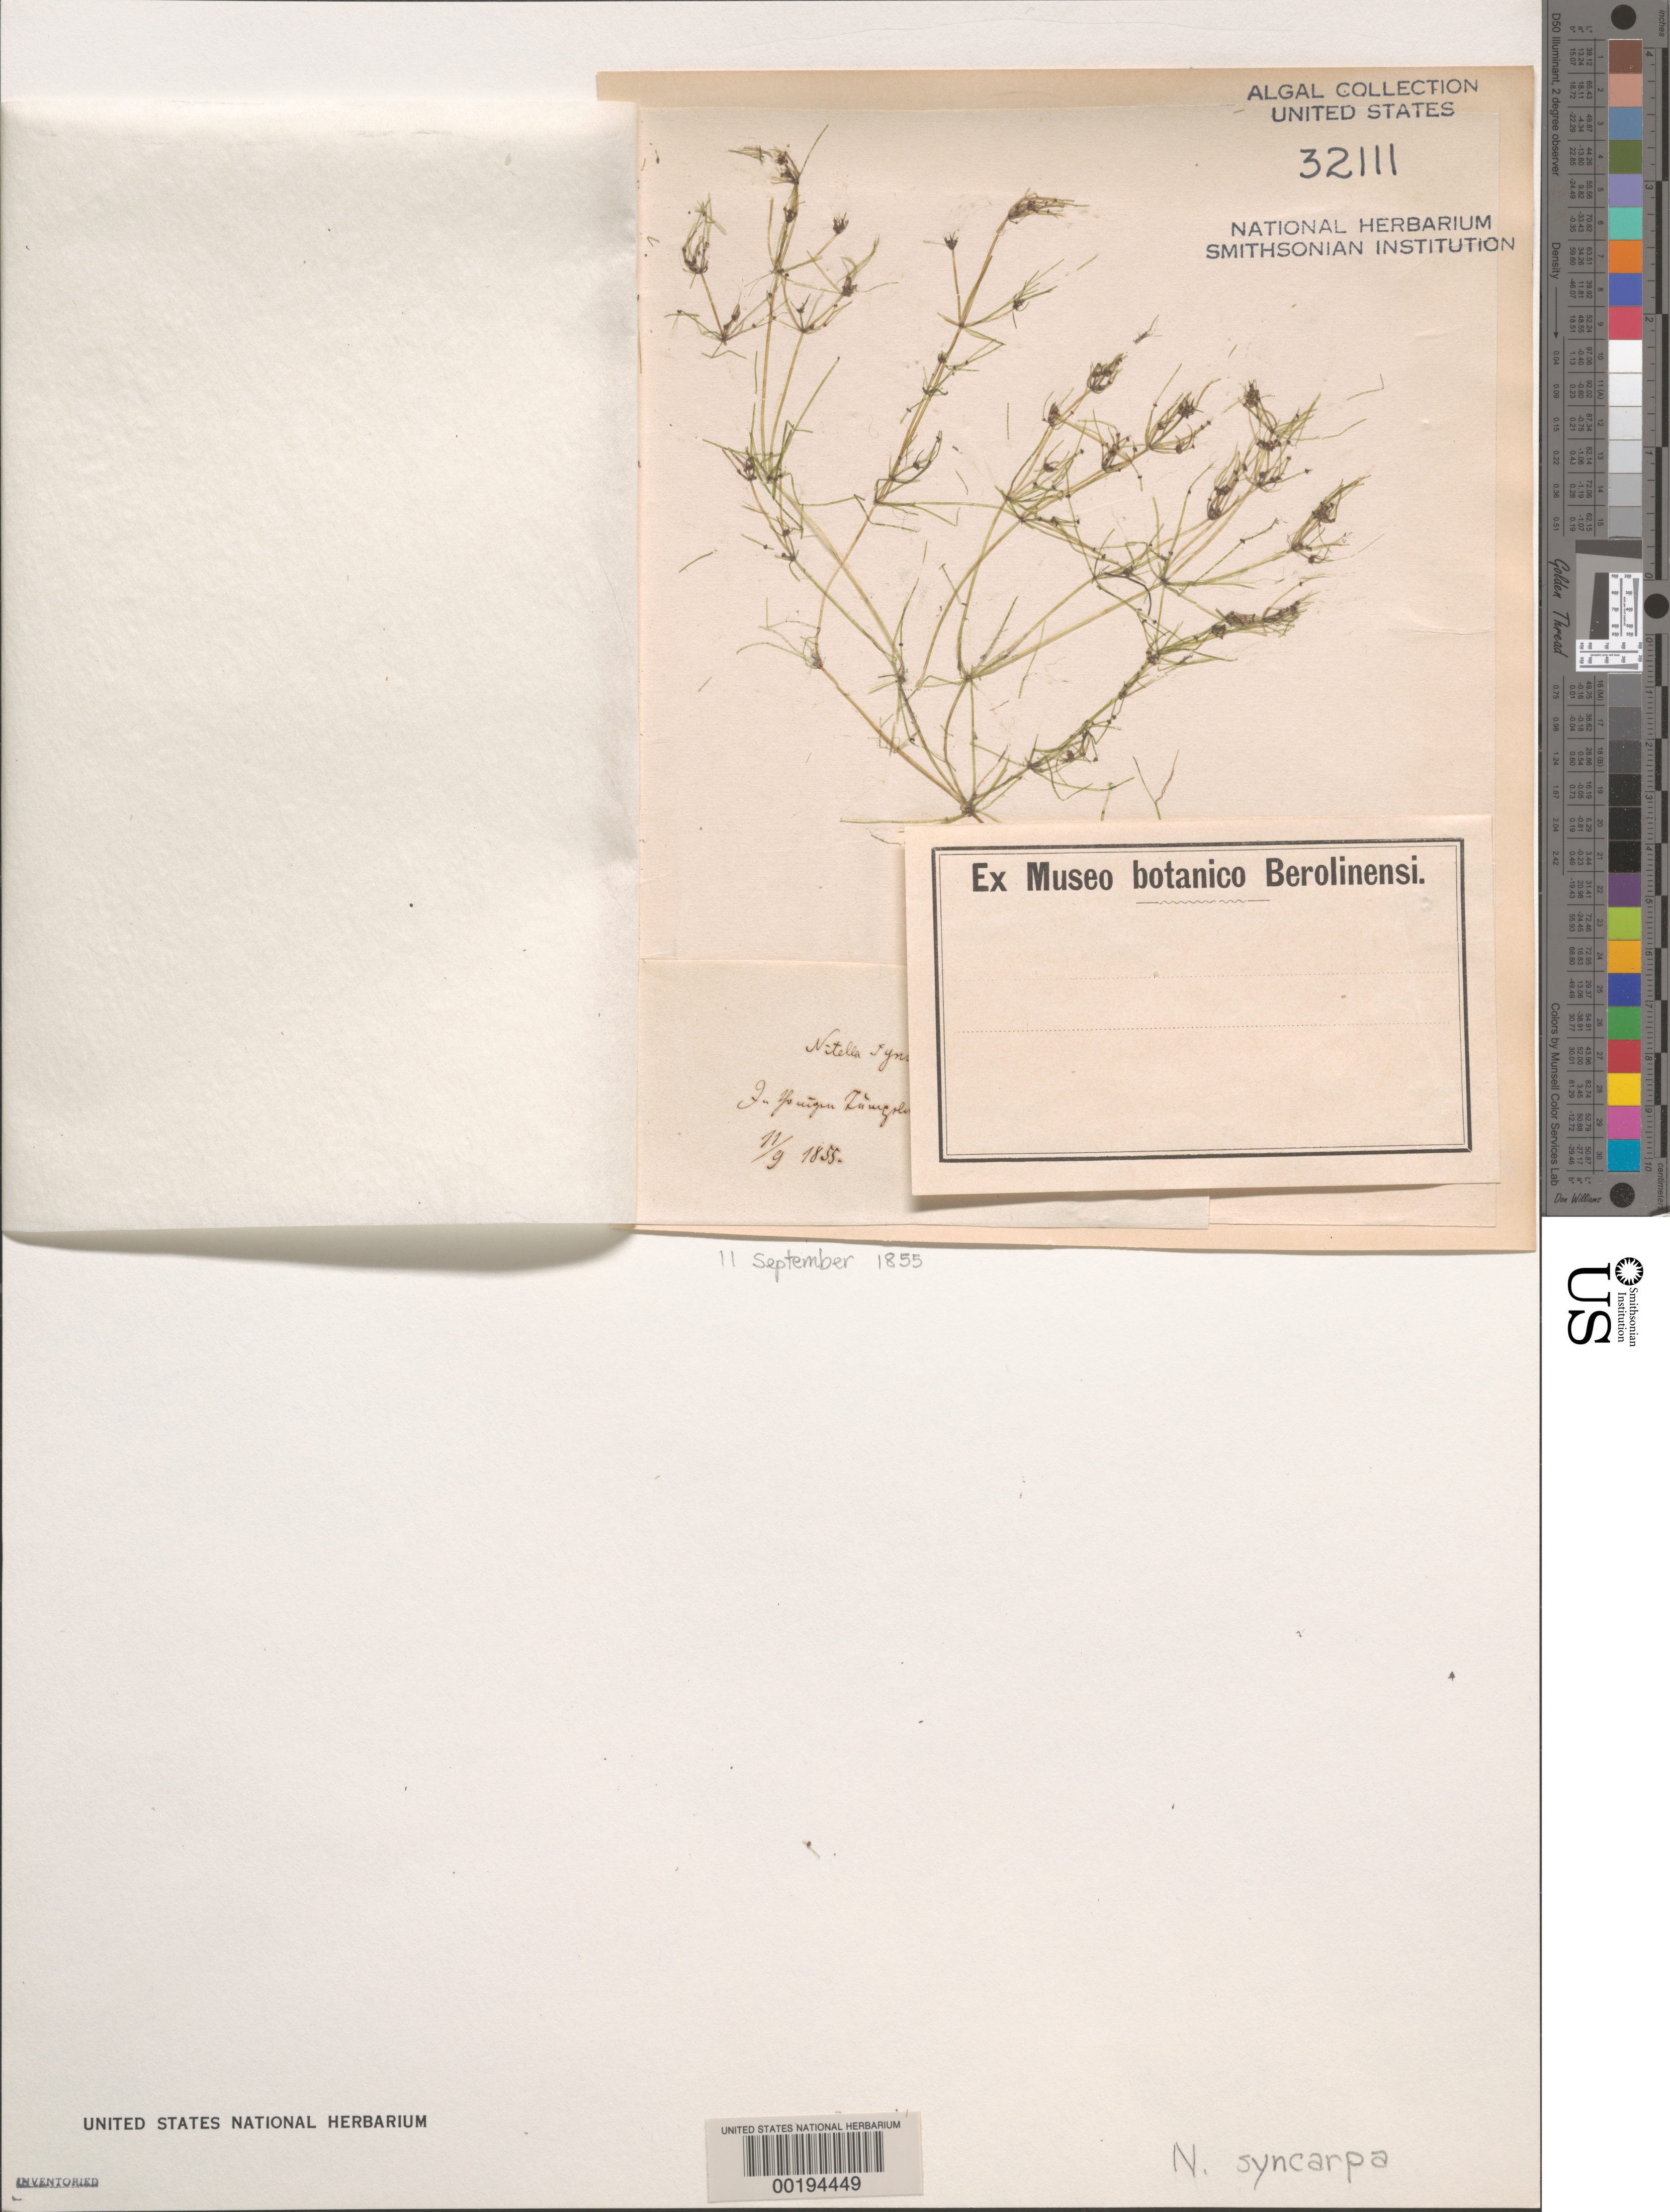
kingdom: Plantae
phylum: Charophyta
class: Charophyceae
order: Charales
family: Characeae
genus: Nitella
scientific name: Nitella syncarpa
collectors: D. Lululjeun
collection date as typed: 11 Sep 1855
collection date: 1855-09-11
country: Germany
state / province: Sachsen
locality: Near wurzen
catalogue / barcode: US 32111